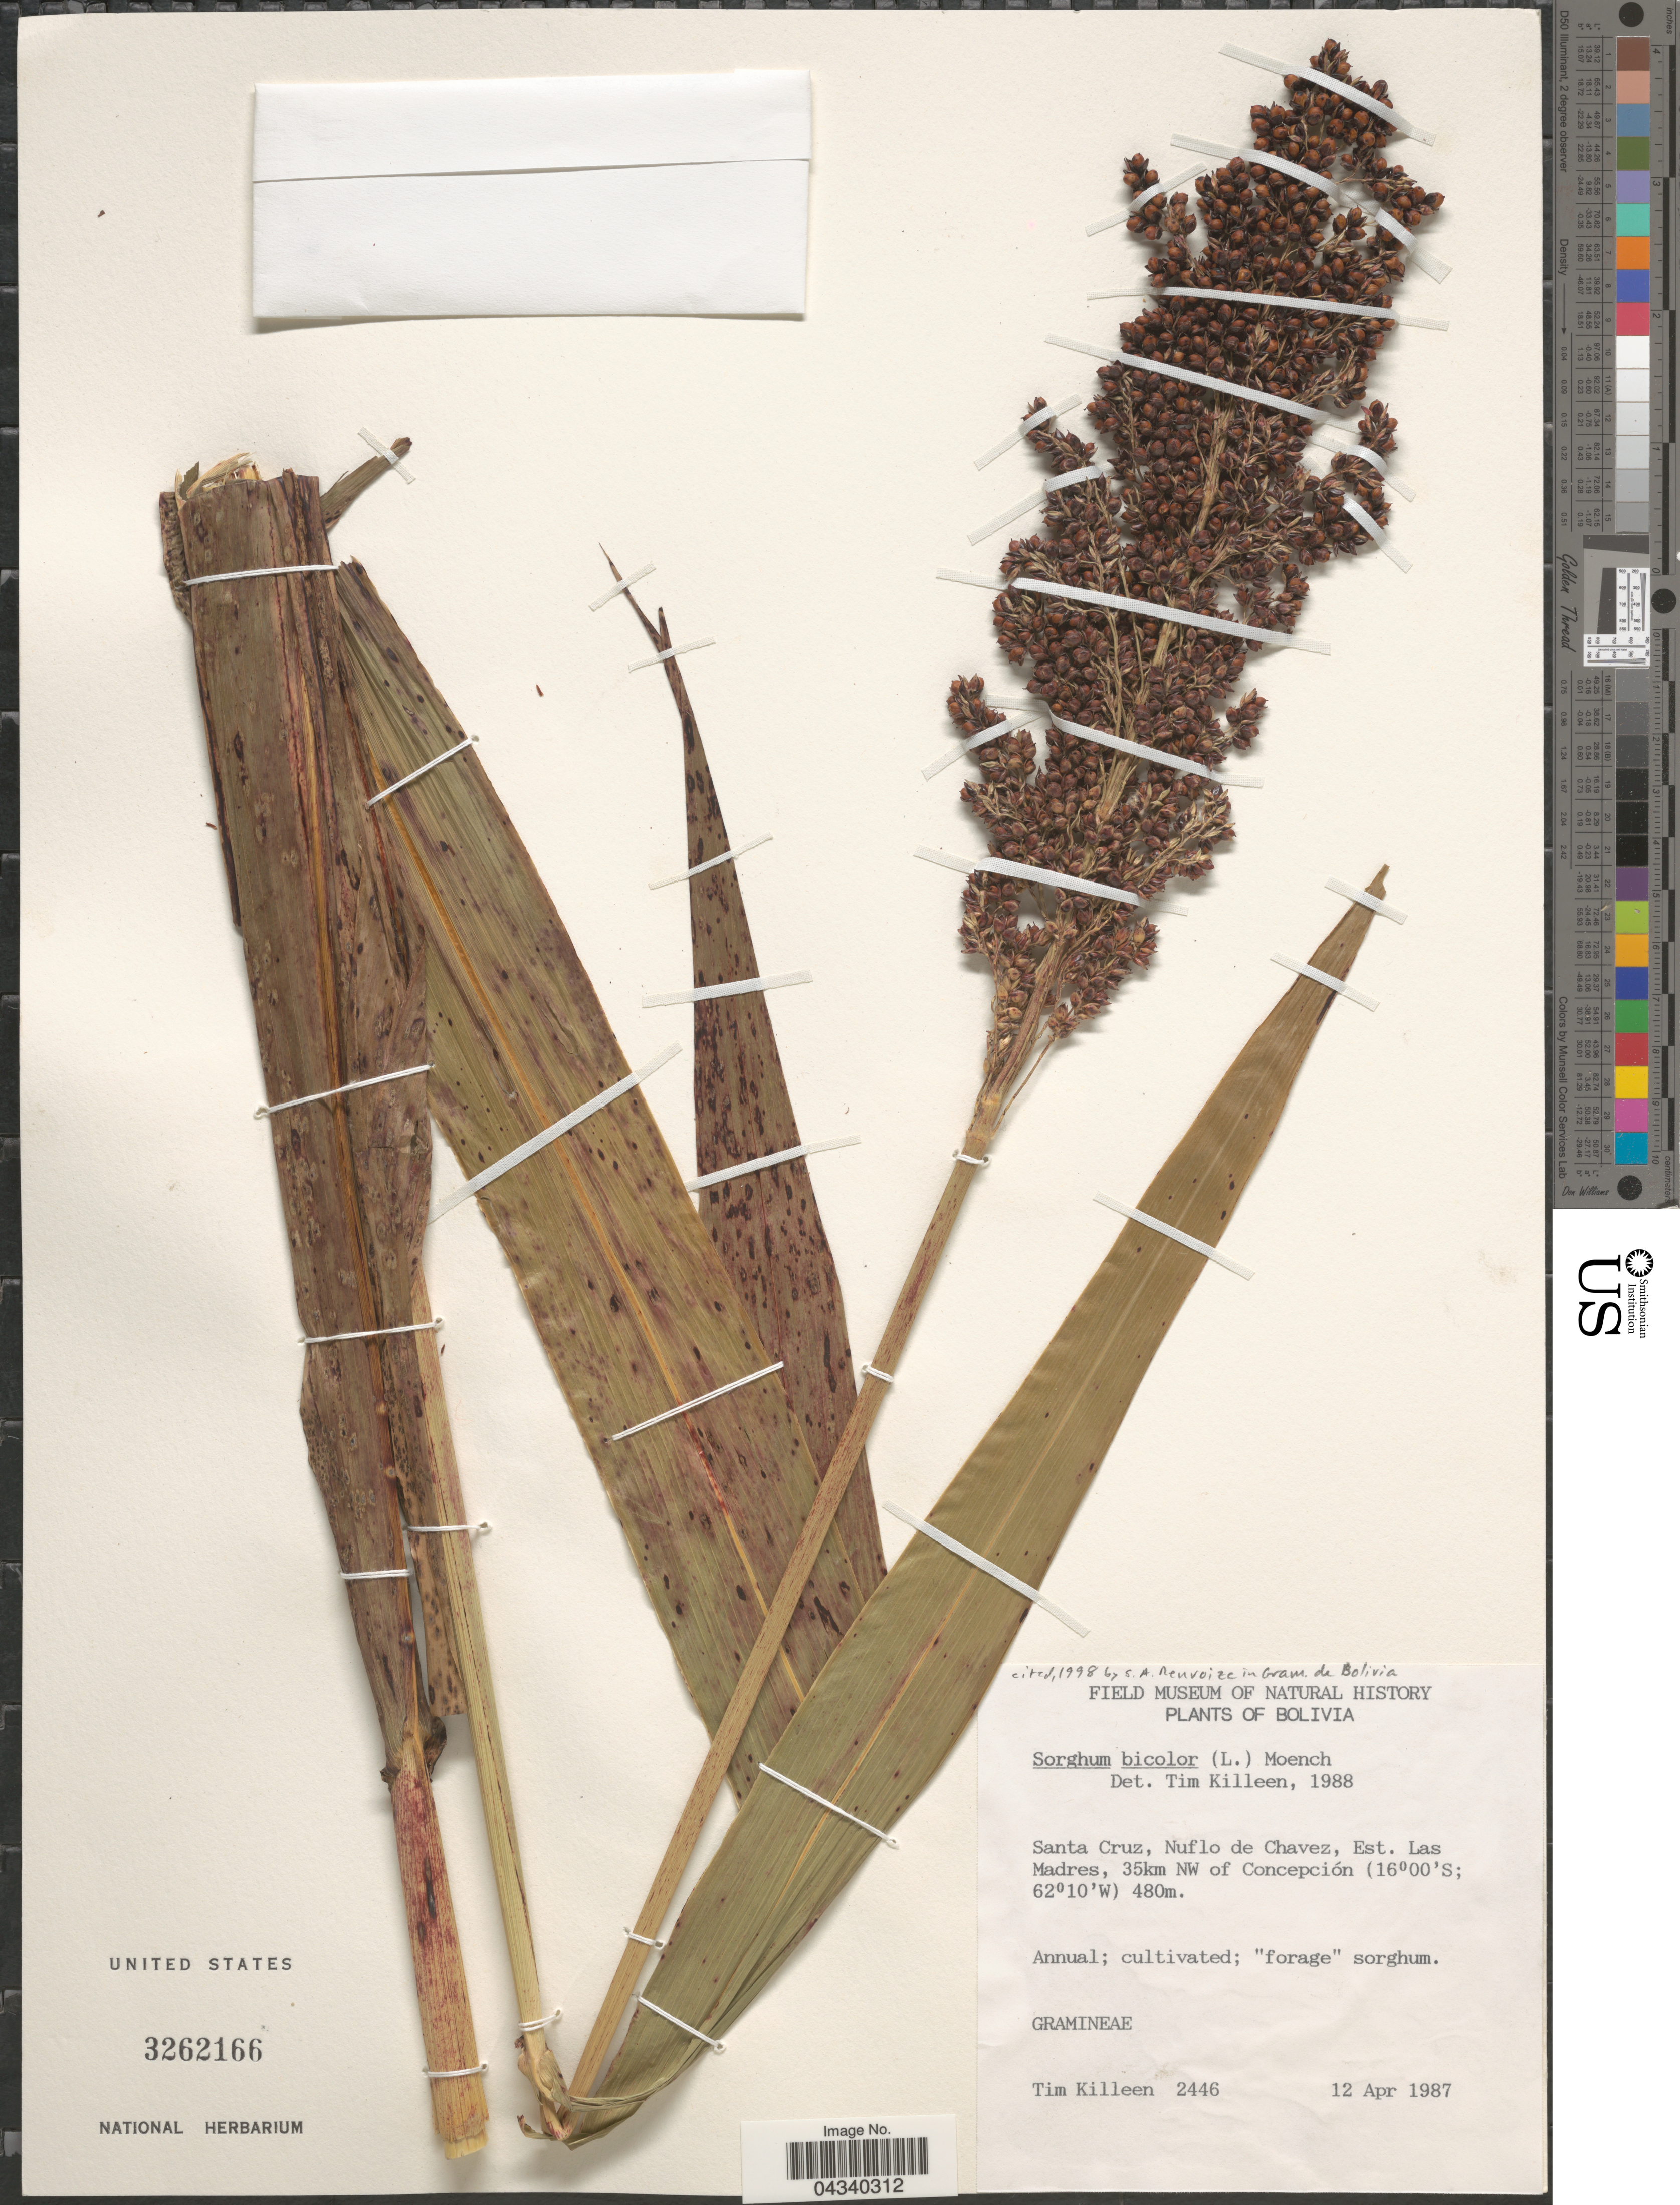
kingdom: Plantae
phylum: Tracheophyta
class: Liliopsida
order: Poales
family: Poaceae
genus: Sorghum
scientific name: Sorghum bicolor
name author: (L.) Moench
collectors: T. J. Killeen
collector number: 2446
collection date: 1987-04-12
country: Bolivia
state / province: Santa Cruz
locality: Santa Cruz, Nuflo de Chavez, Est. Las Madres, 35km NW of Concepción.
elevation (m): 480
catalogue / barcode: US 3262166